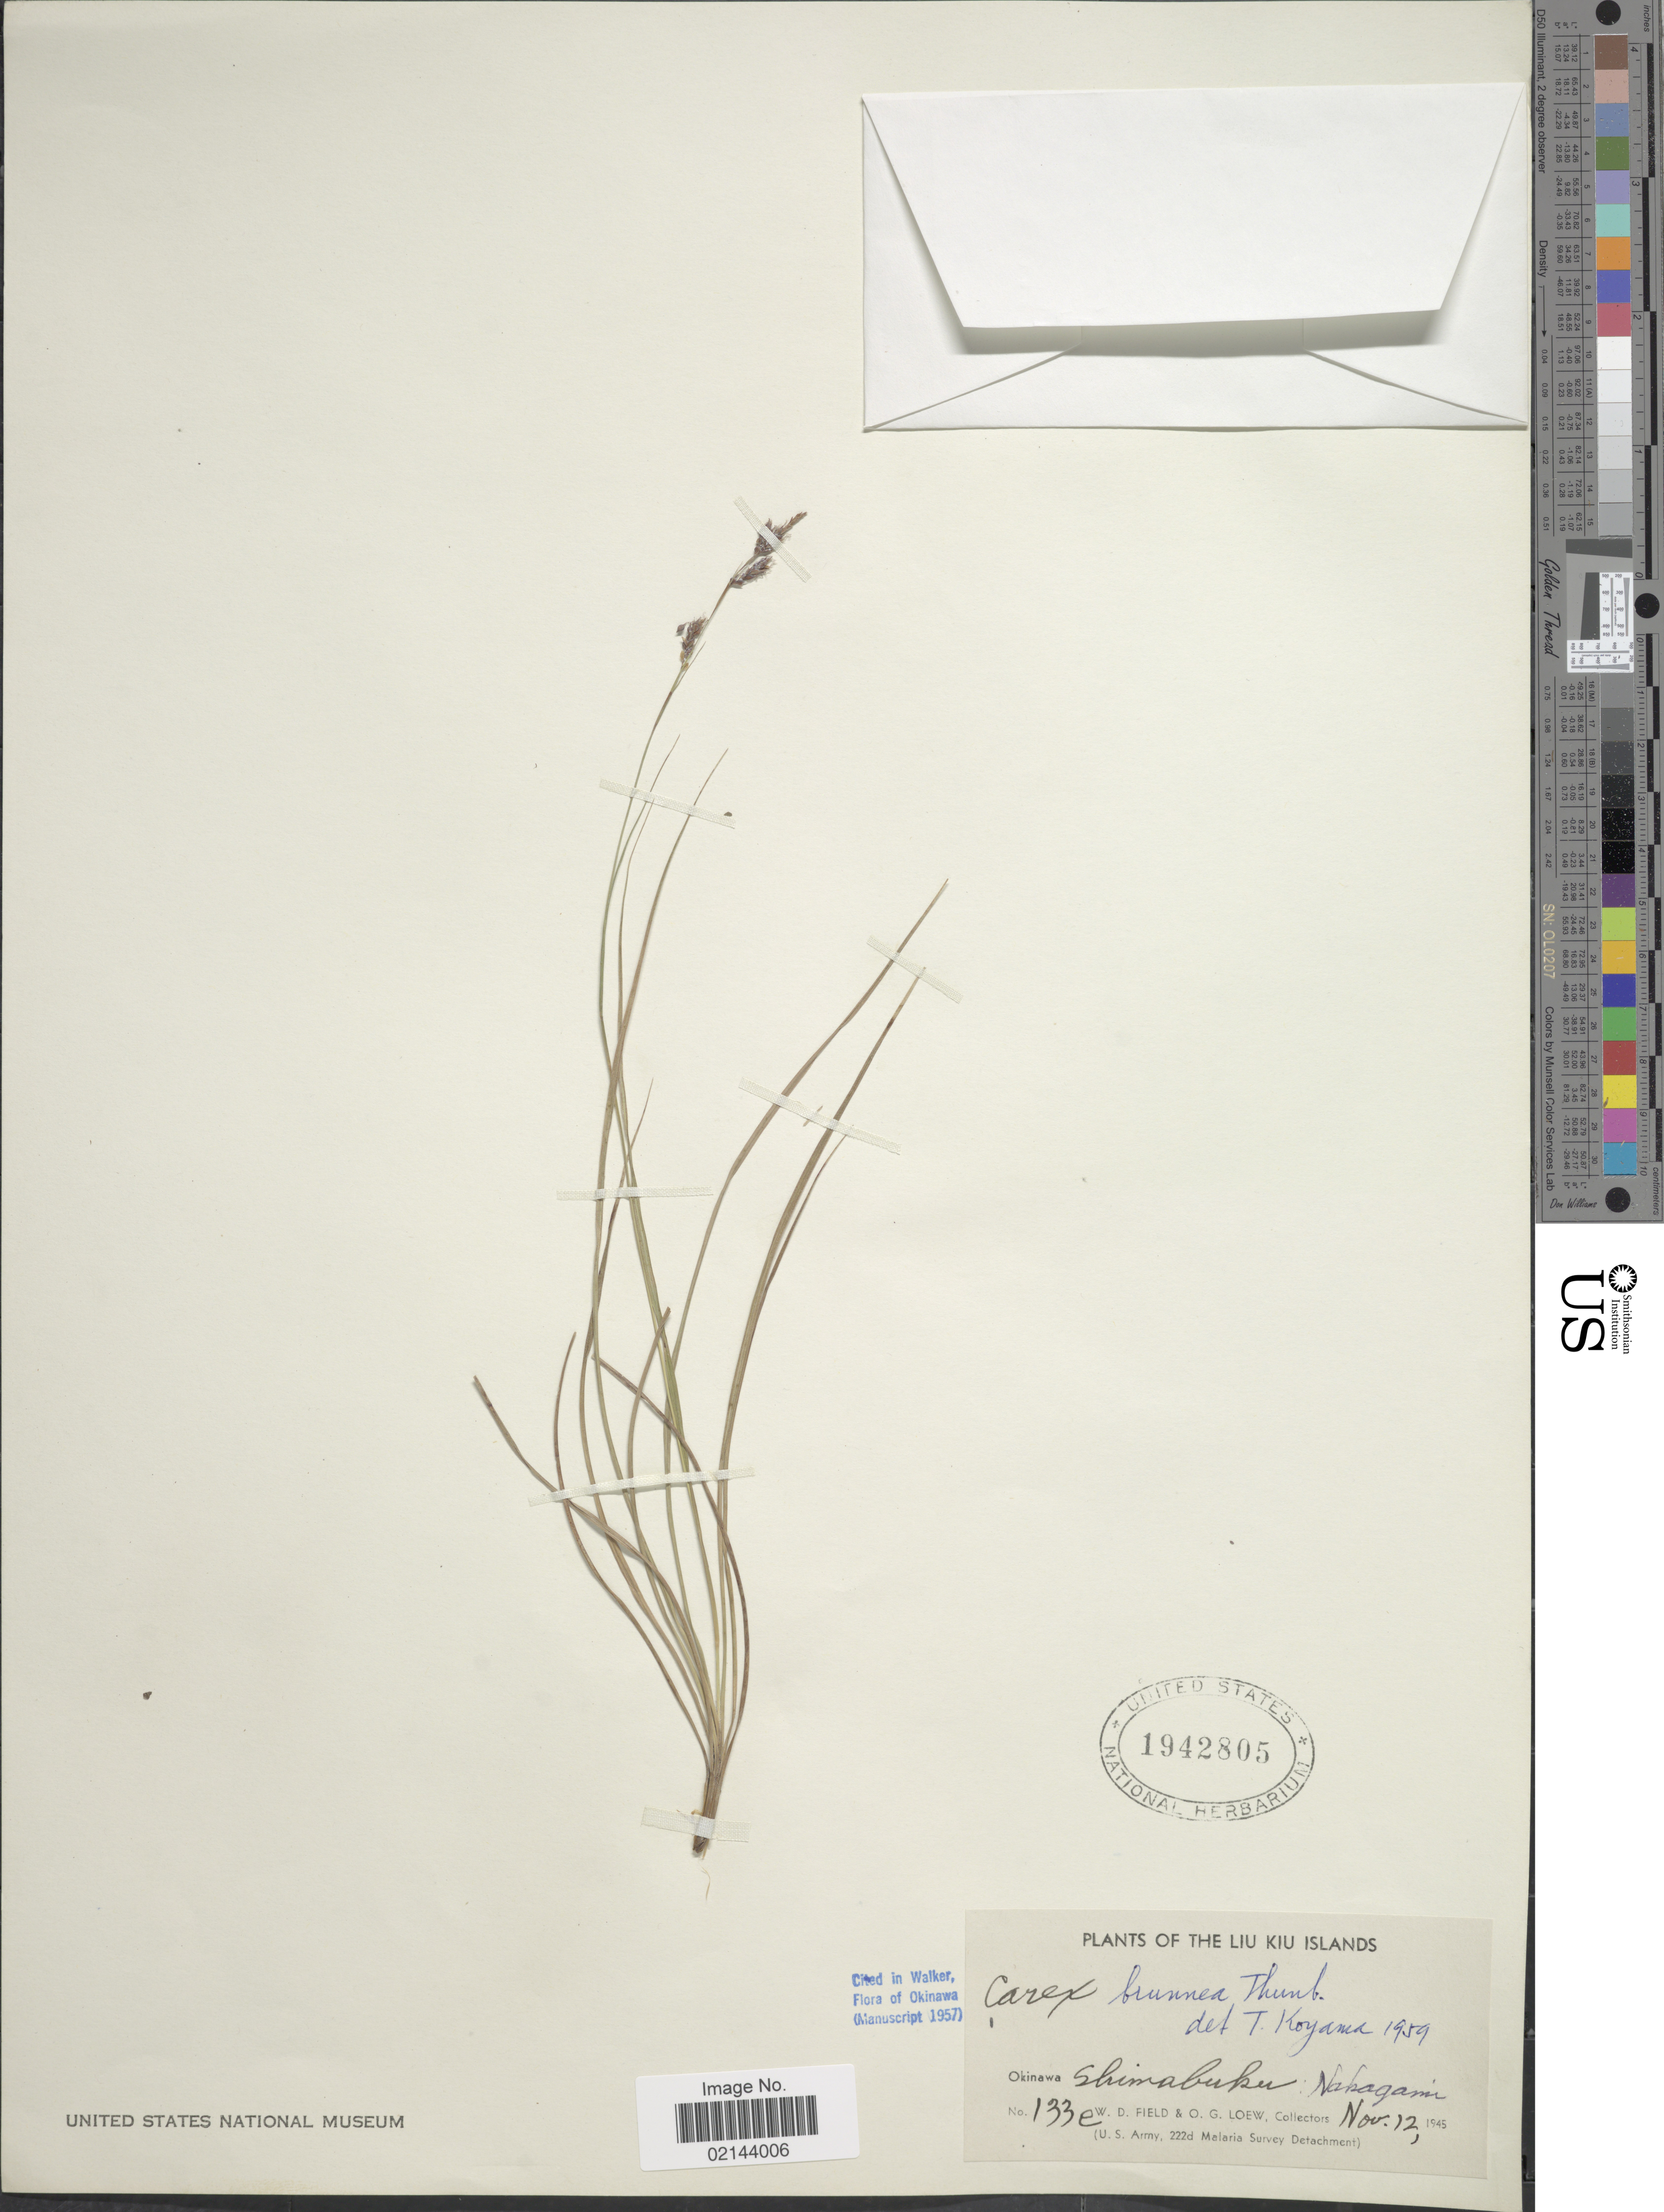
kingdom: Plantae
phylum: Tracheophyta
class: Liliopsida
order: Poales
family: Cyperaceae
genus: Carex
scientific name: Carex brunnea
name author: Thunb.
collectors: W. D. Field & O. G. Loew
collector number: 133e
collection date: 1945-11-12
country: Japan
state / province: Okinawa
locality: The Liu Kiu Islands, Okinawa, Shimabuku: Nakagami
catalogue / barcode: US 1942805